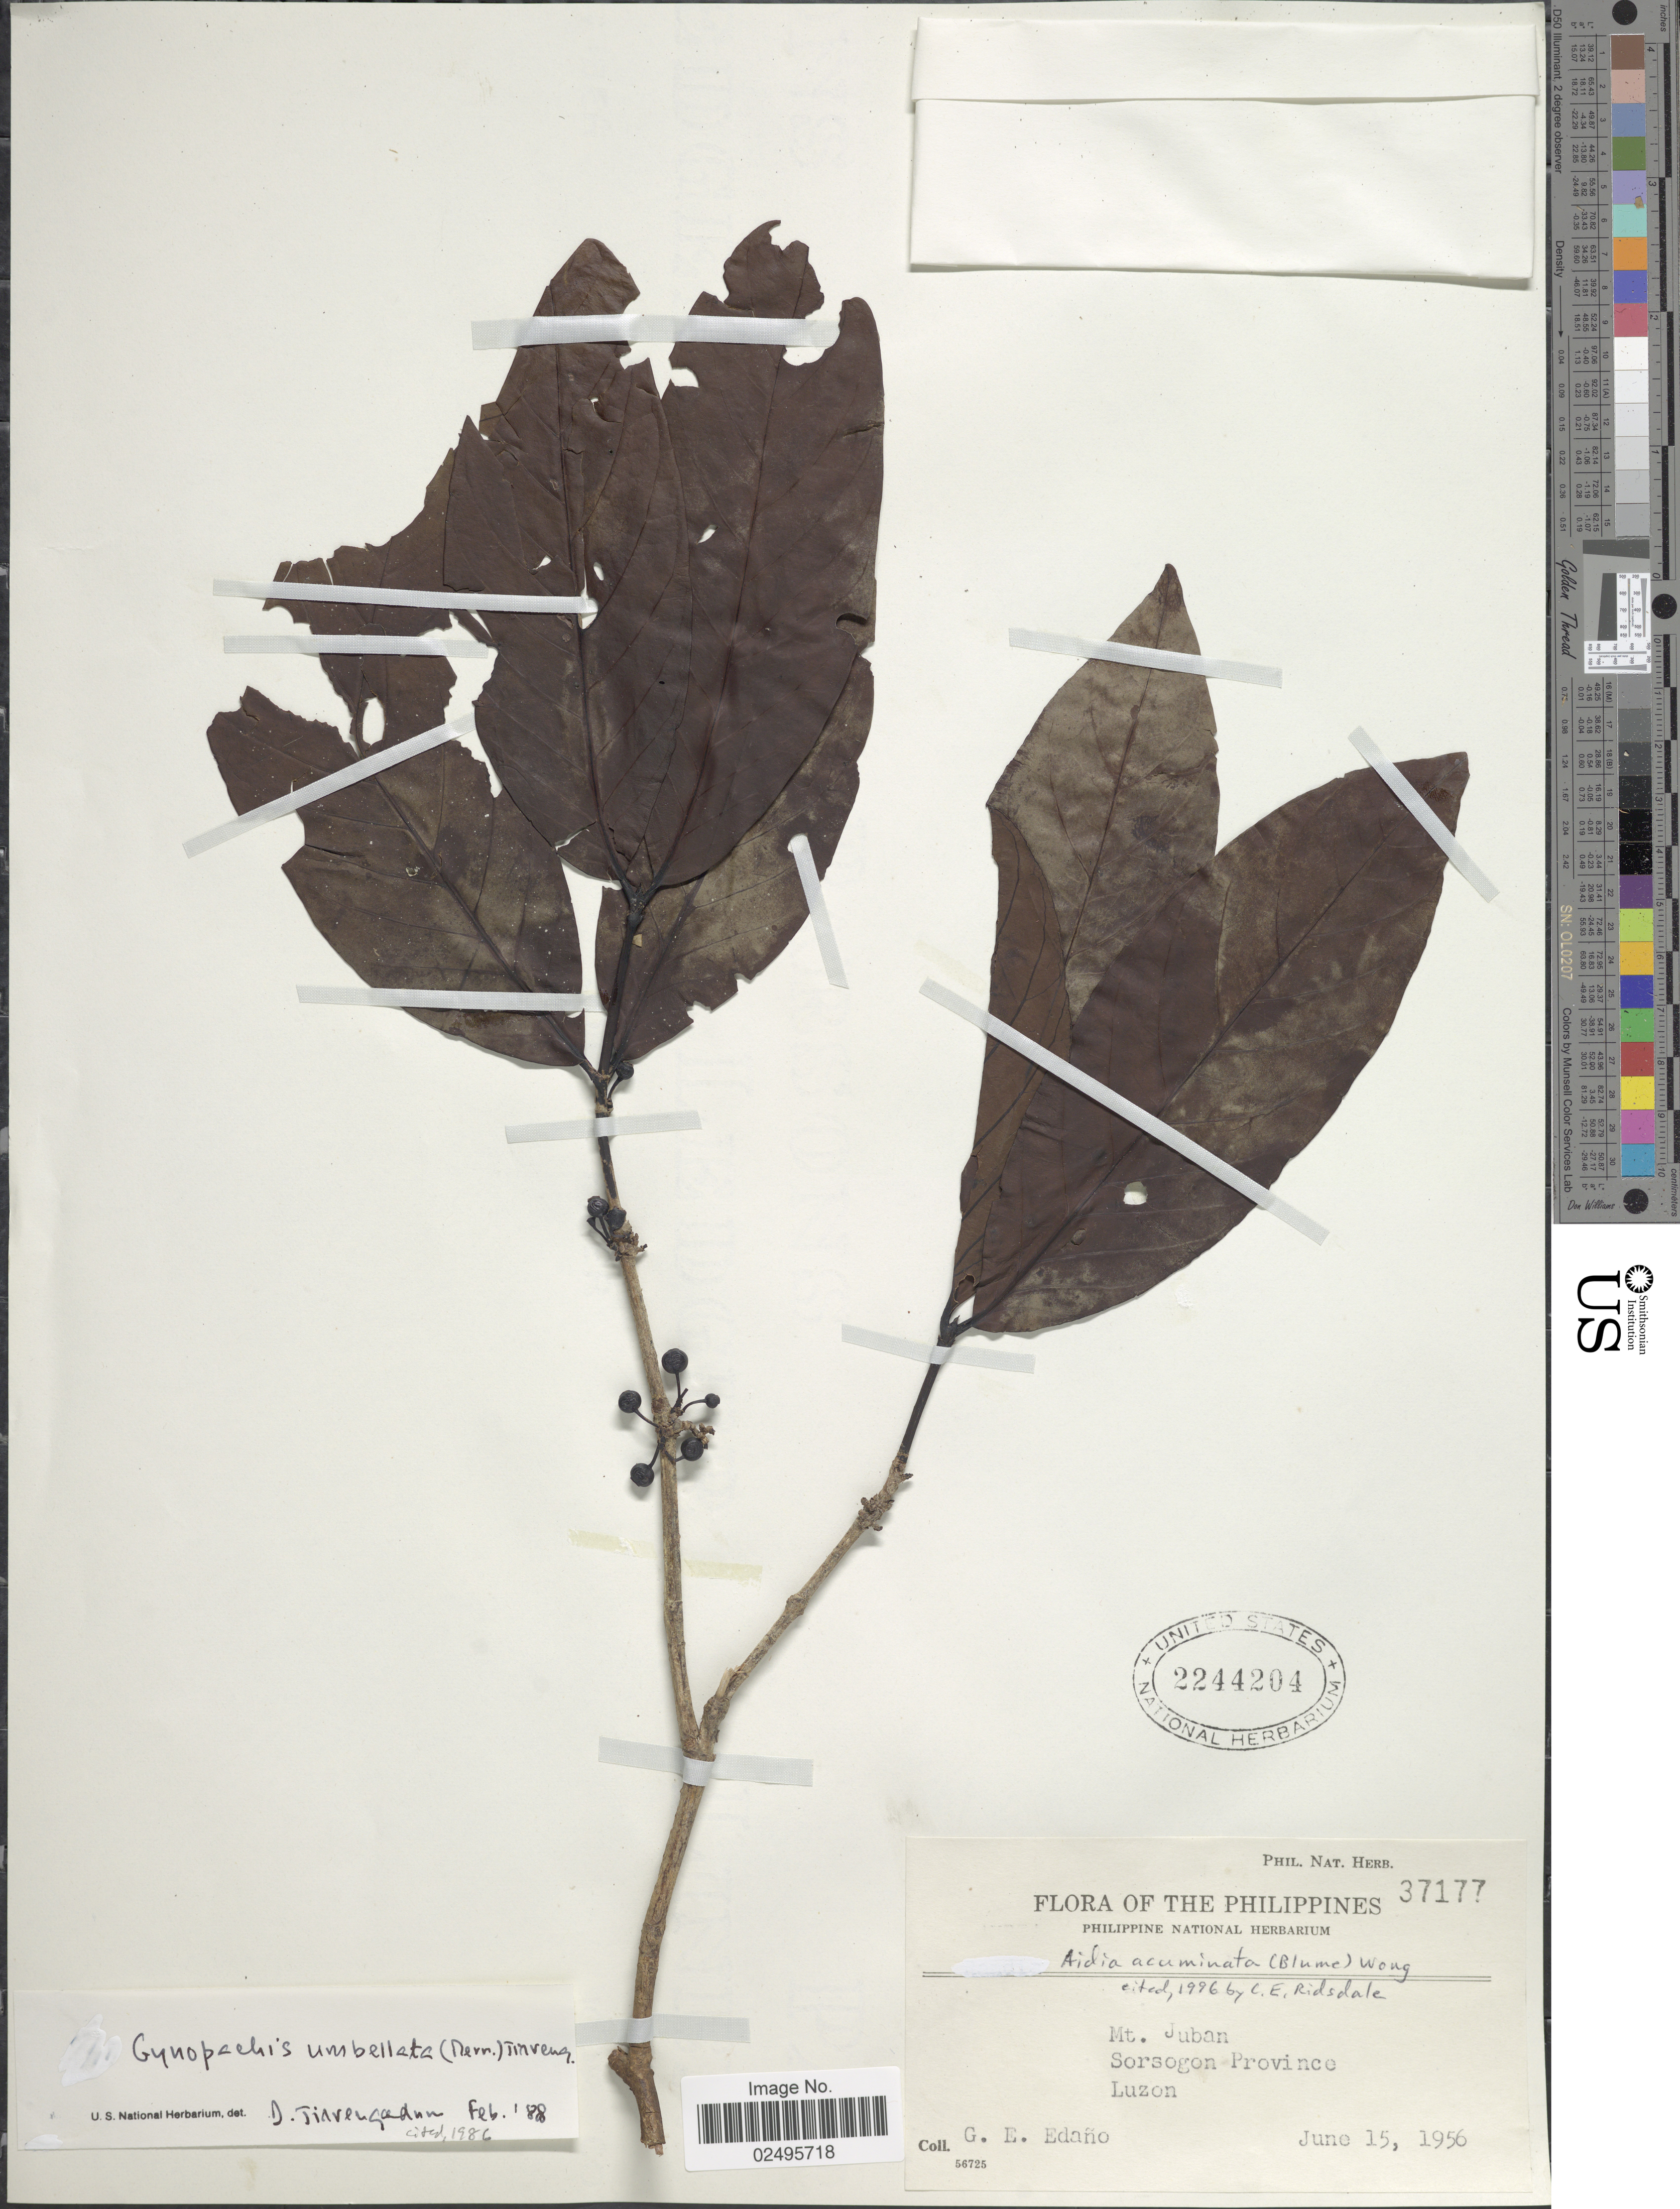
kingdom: Plantae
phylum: Tracheophyta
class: Magnoliopsida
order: Gentianales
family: Rubiaceae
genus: Aidia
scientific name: Aidia acuminata (Blume) Wong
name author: (Blume) K.M. Wong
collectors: G. Edaño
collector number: Phil. Nat. Herb. 37177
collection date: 1956-06-15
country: Philippines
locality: Mt. Juban. Sorsogon Province Luzon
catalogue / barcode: US 2244204